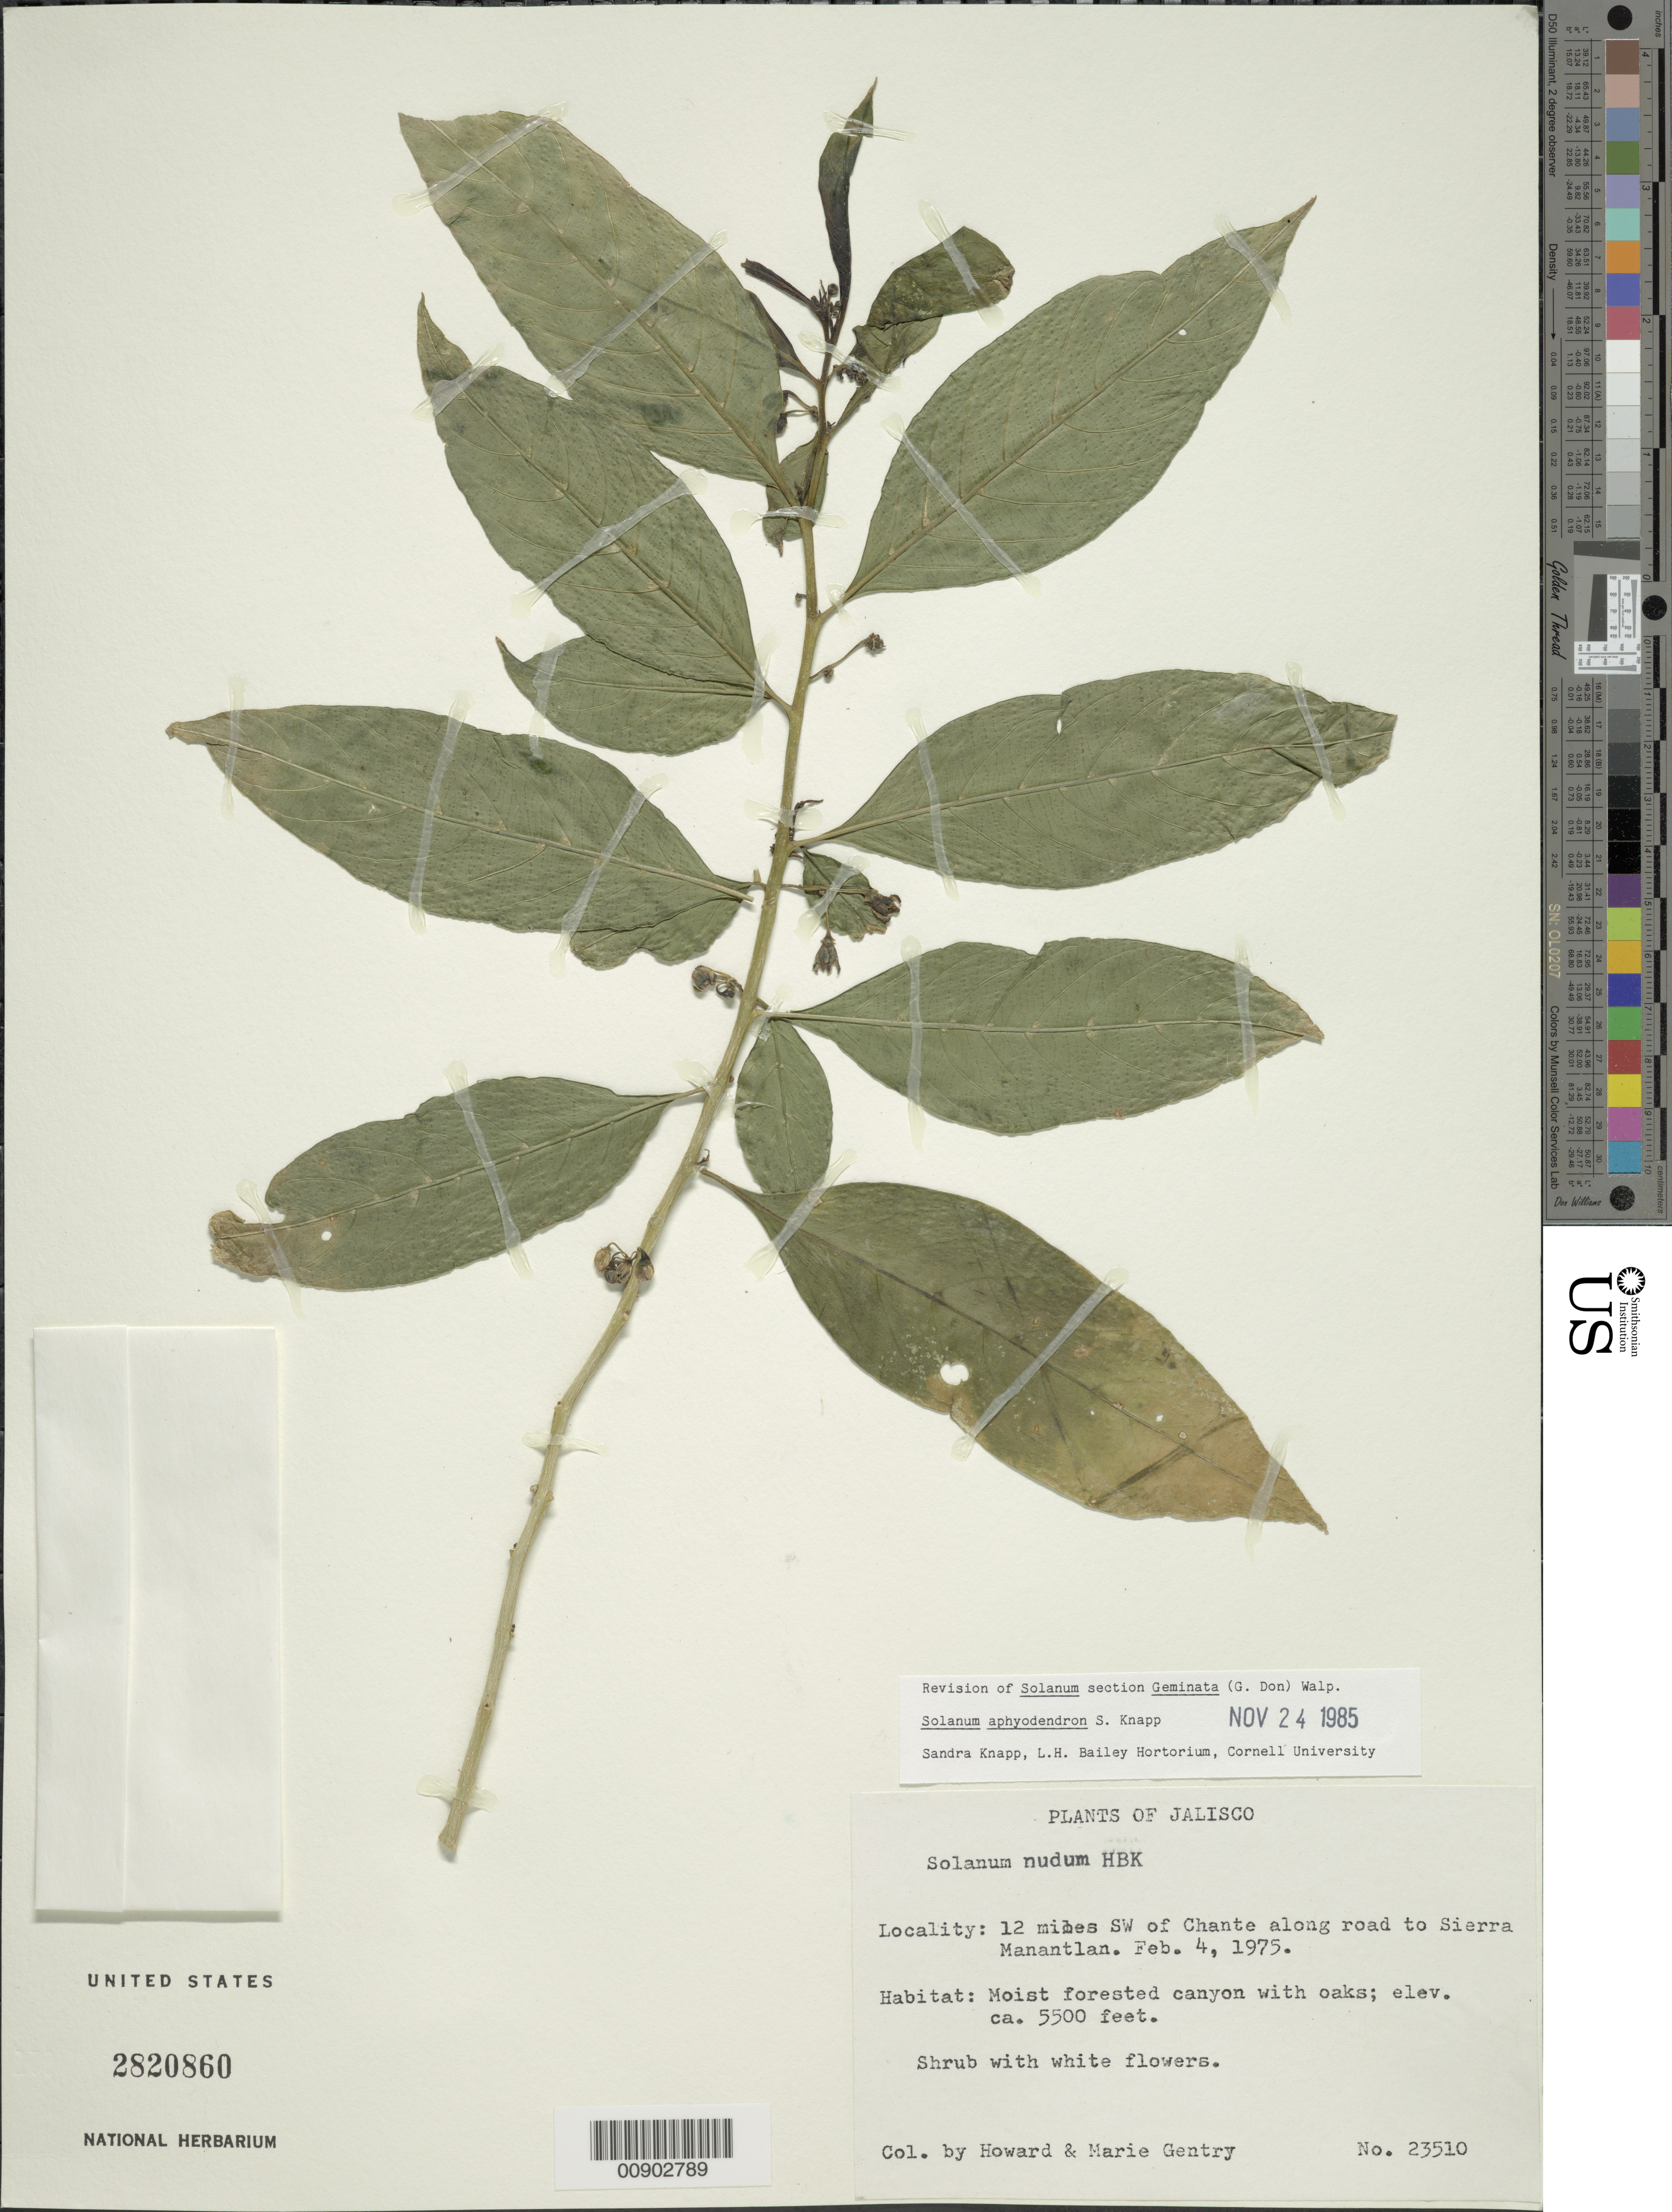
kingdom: Plantae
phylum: Tracheophyta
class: Magnoliopsida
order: Solanales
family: Solanaceae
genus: Solanum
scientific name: Solanum aphyodendron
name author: S. Knapp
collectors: H. S. Gentry & M. Gentry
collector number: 23510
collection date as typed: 04 Feb 1975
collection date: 1975-02-04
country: Mexico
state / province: Jalisco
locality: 12 miles SW of Chante along road to Sierra Manantlán. Jalisco.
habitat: Moist forested canyon with oaks.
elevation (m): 1676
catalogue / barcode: US 2820860